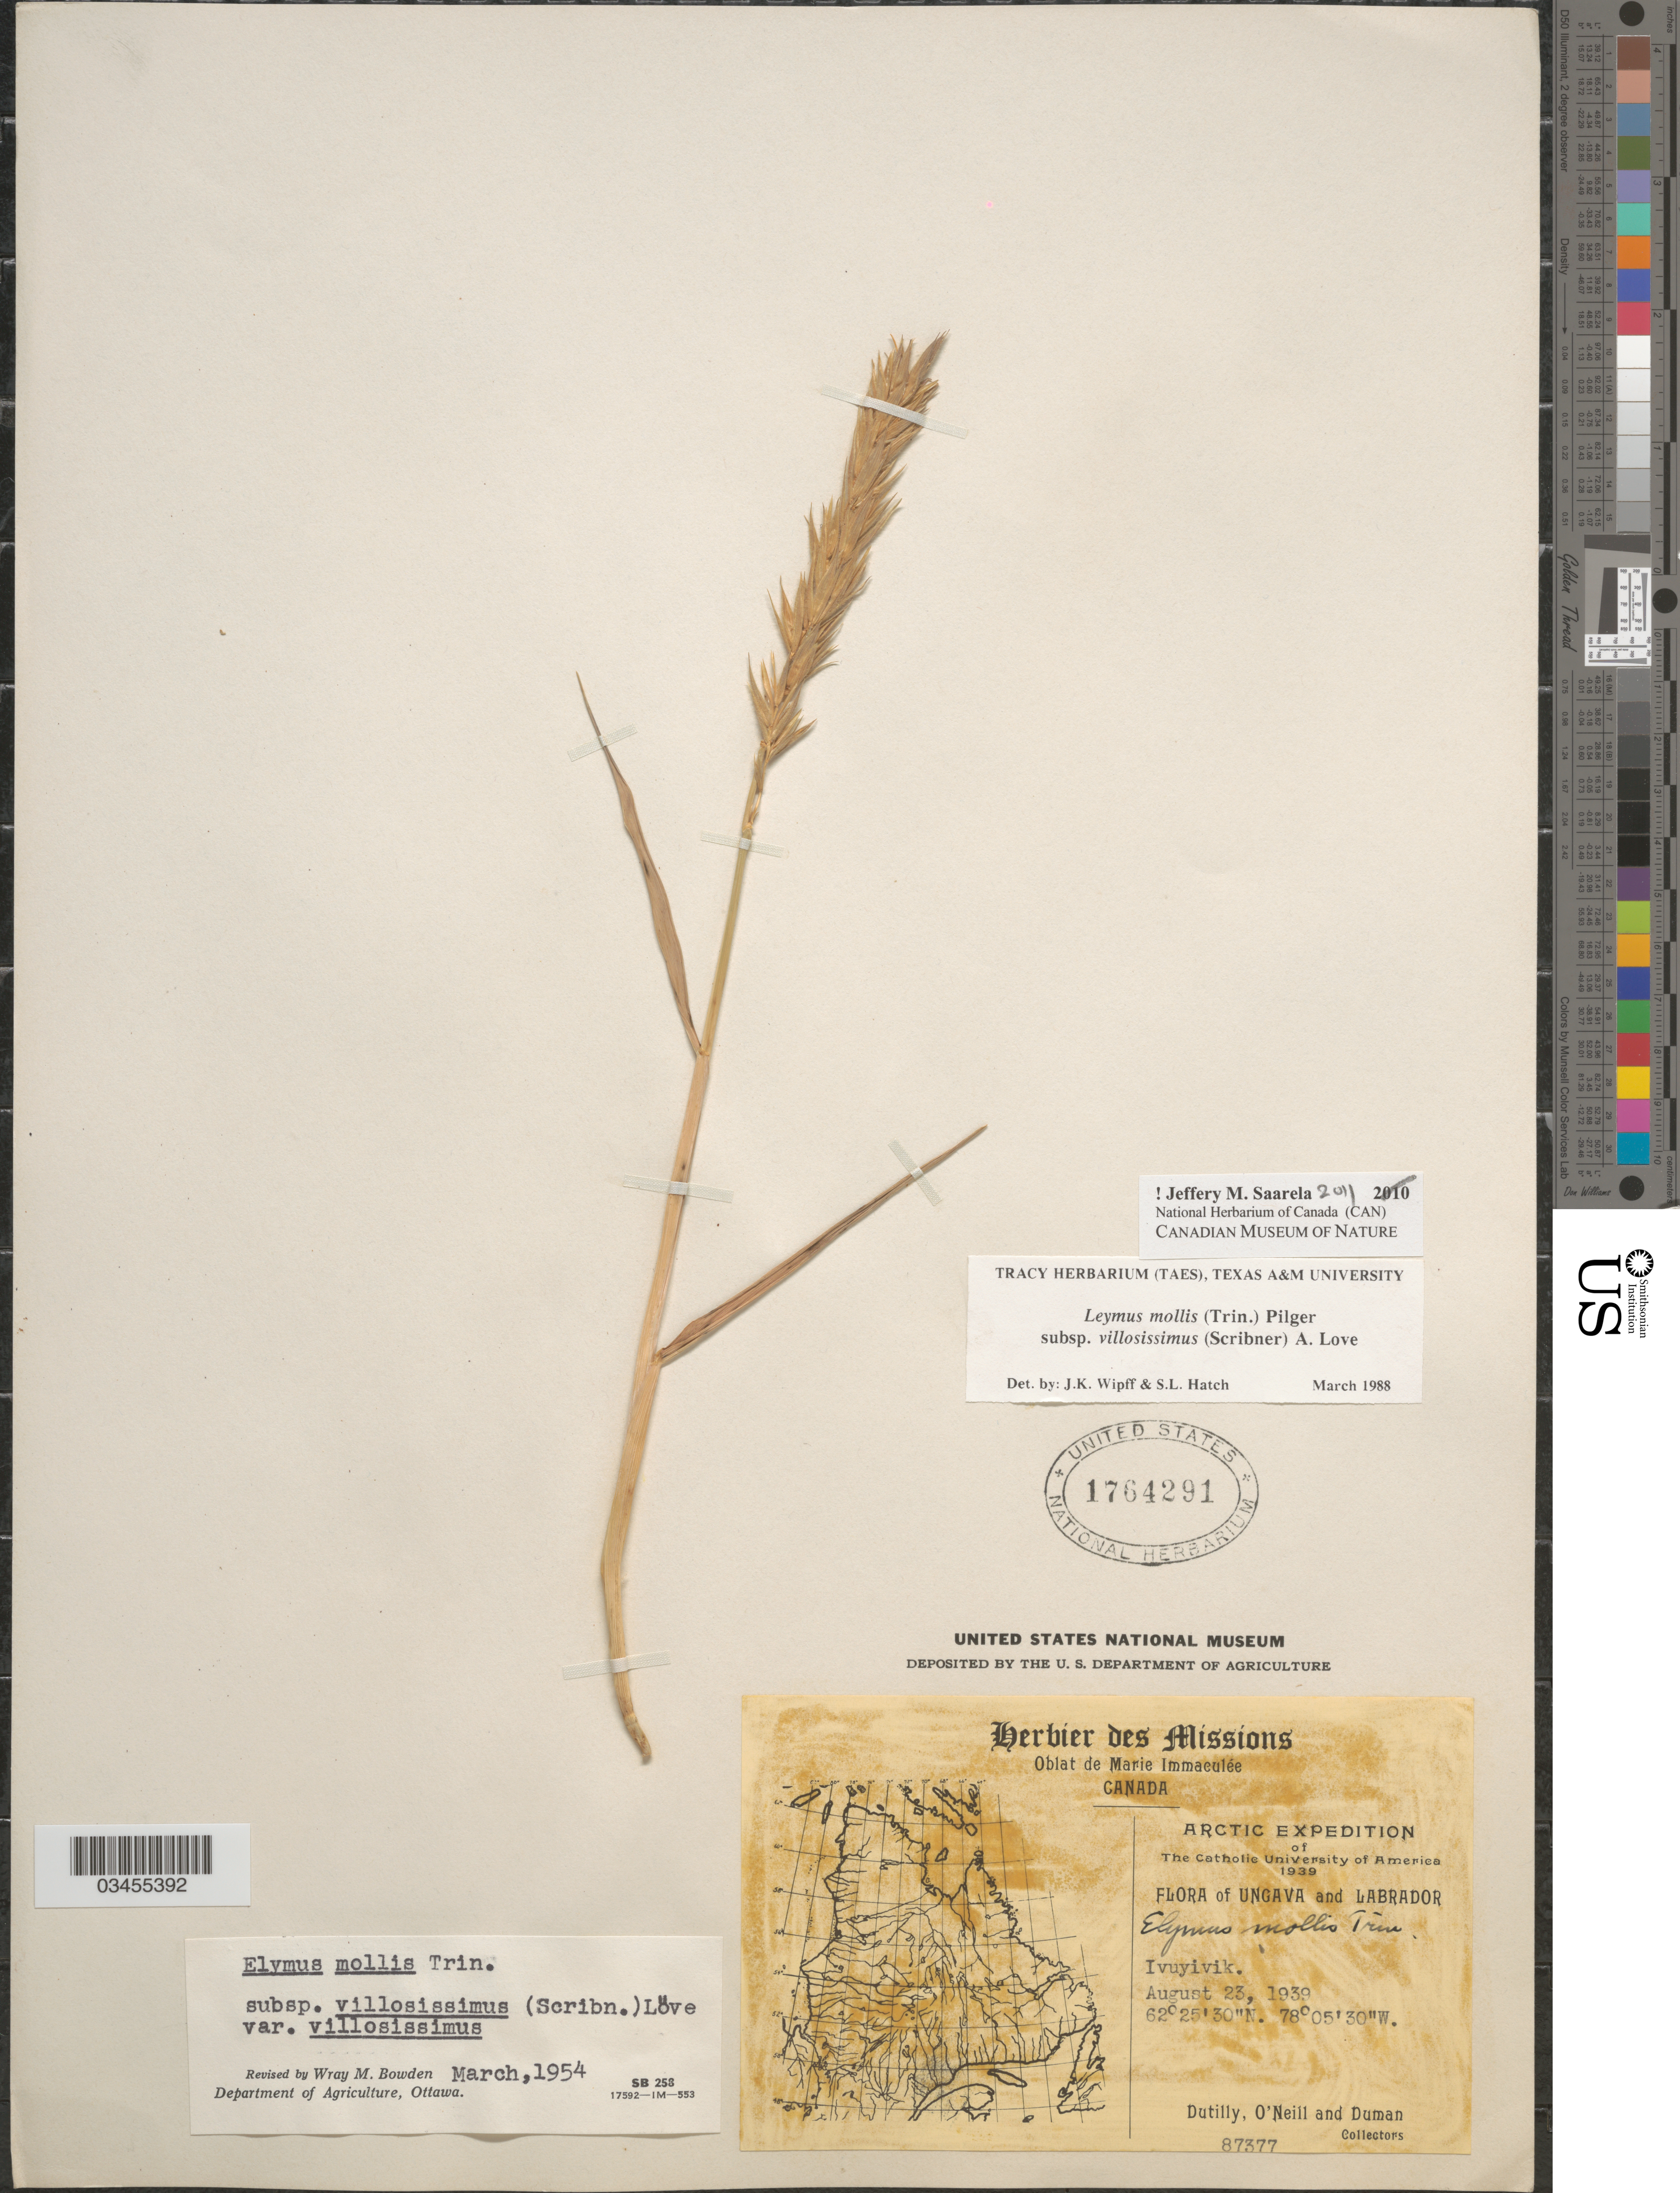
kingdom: Plantae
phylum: Tracheophyta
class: Liliopsida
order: Poales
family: Poaceae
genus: Leymus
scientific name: Leymus mollis subsp. villosissimus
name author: (Scribn.) Á. Löve & D. Löve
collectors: -. Dutilly, -. O'Neill & -. Duman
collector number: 87377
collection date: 1939-08-23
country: Canada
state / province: Newfoundland and Labrador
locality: Arctic Expedition. Ungava and Labrador. Ivuyivik.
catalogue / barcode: US 1764291